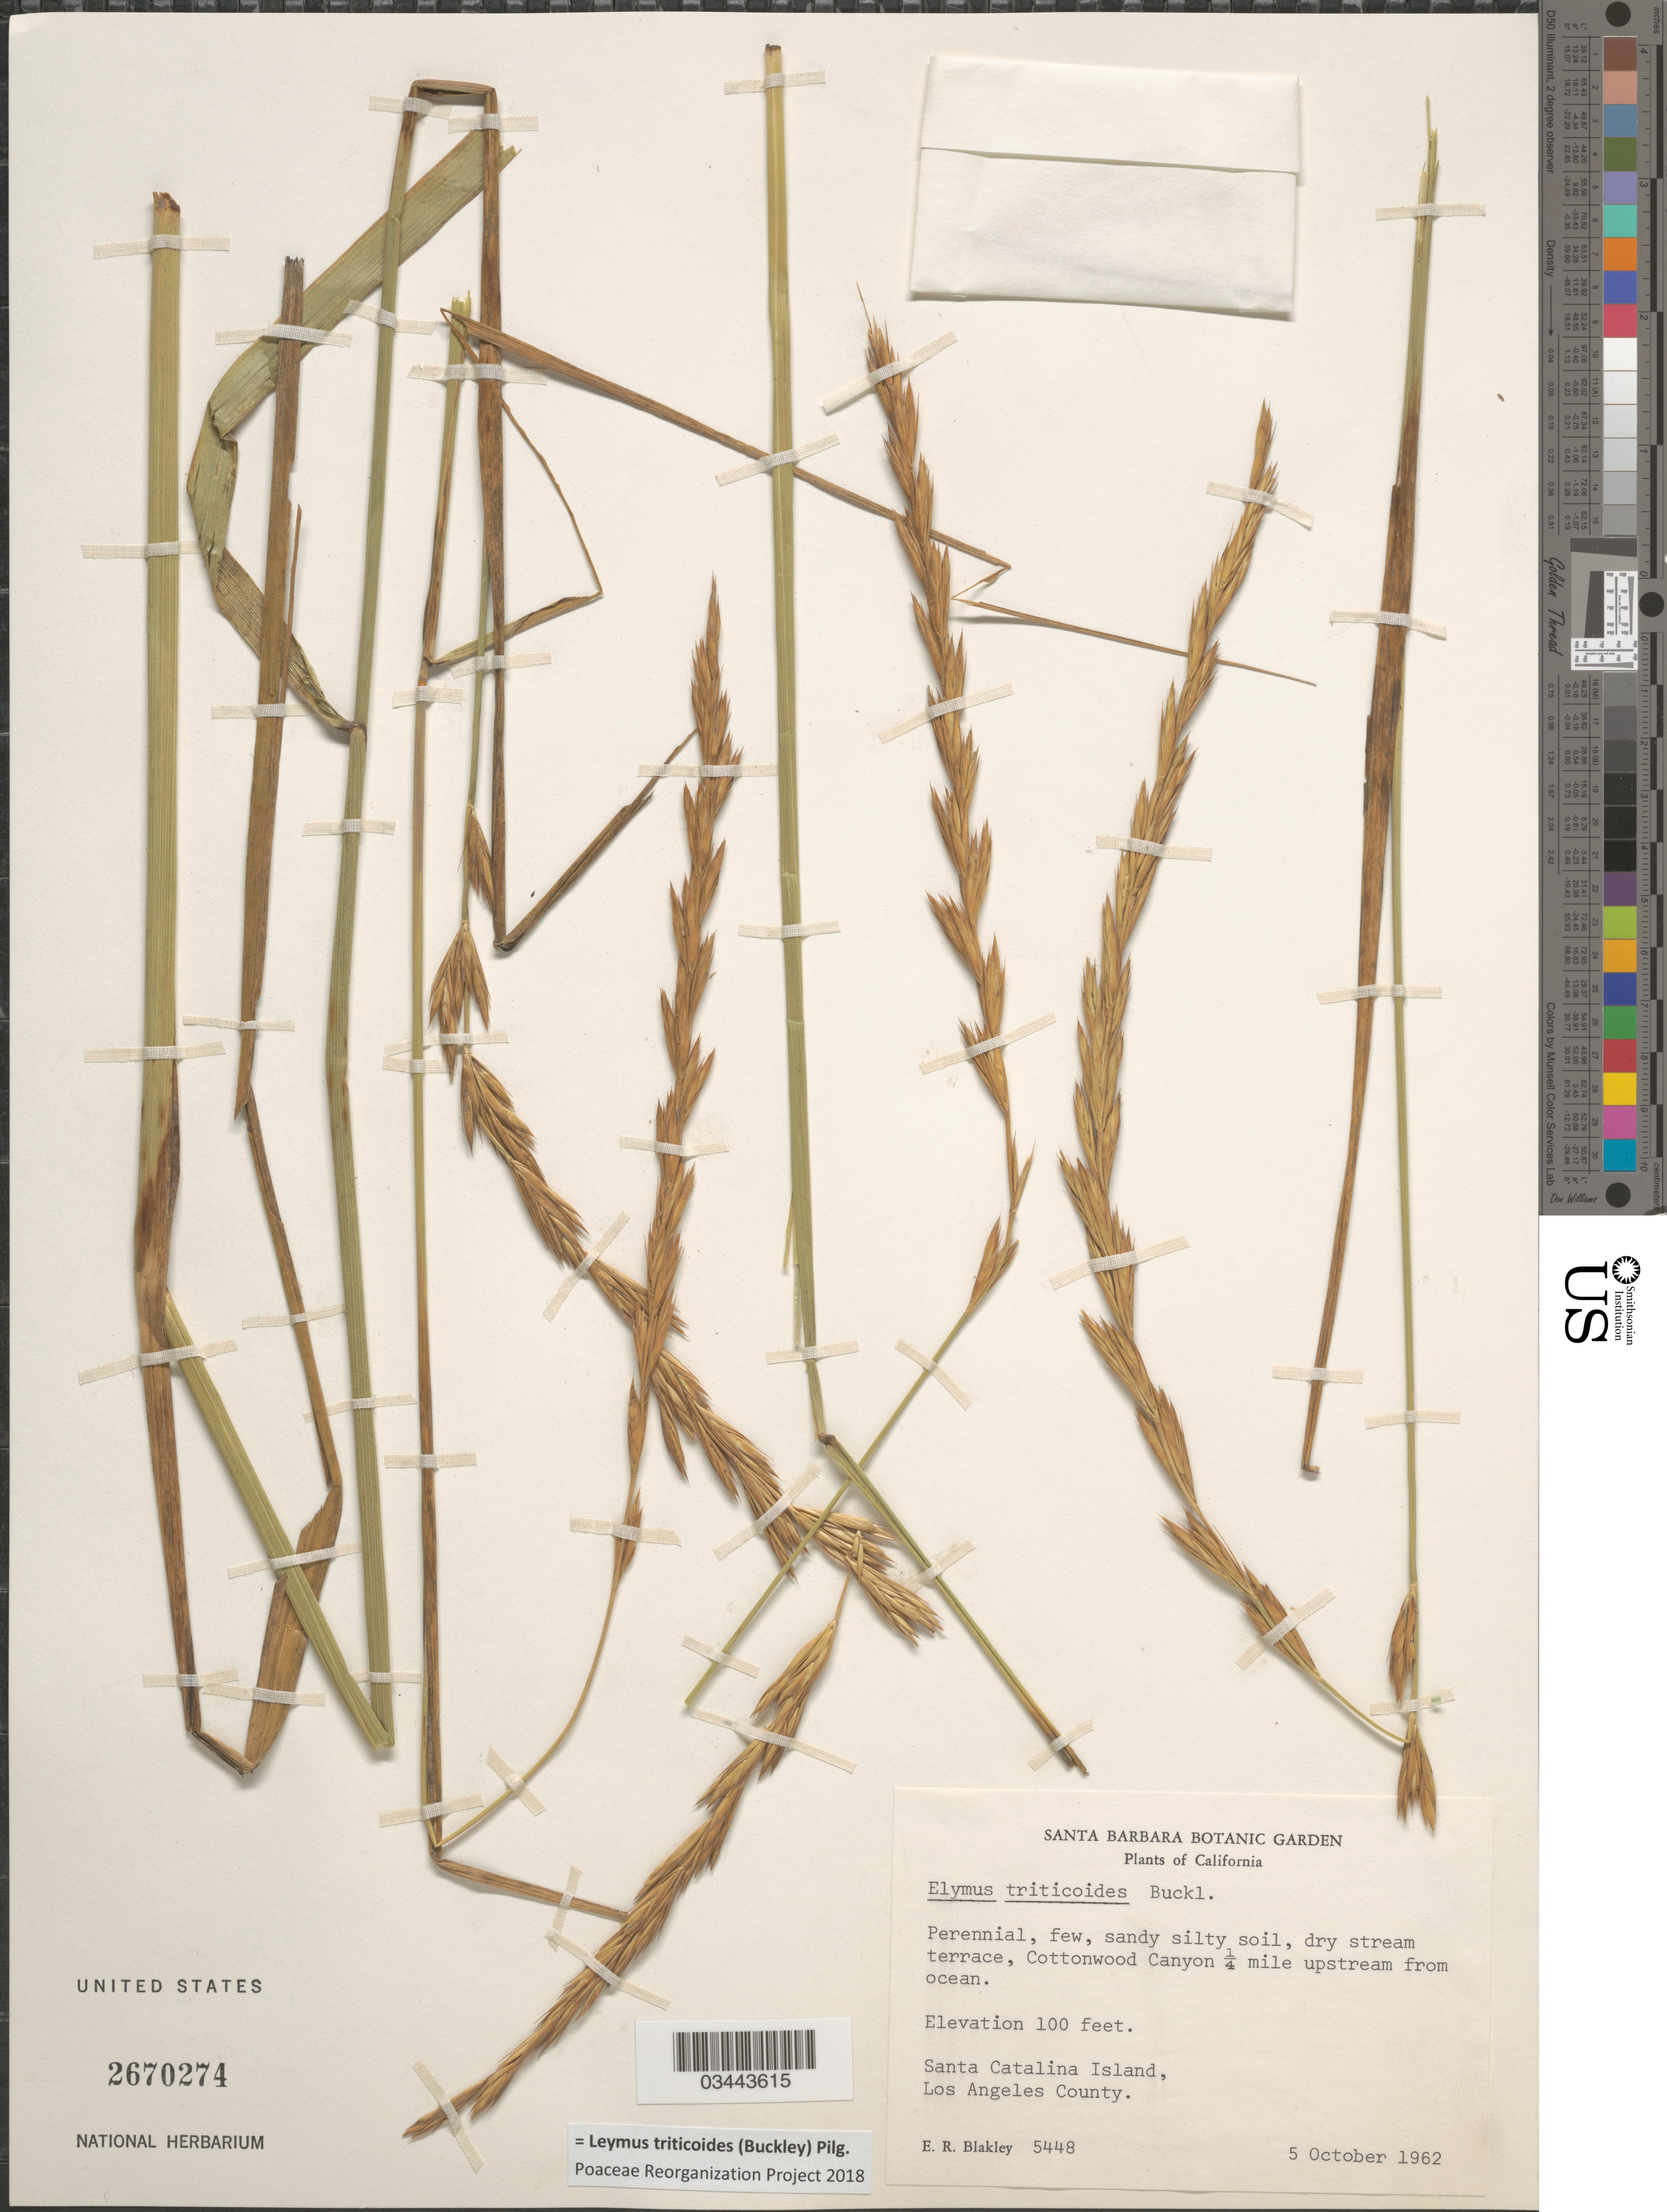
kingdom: Plantae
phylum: Tracheophyta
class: Liliopsida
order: Poales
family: Poaceae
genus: Leymus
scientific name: Leymus triticoides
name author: (Buckley) Pilg.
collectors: E. R. Blakley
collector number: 5448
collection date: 1962-10-05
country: United States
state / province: California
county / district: Los Angeles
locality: Cottonwood Canyon ¼ mile upstream from ocean. Santa Catalina Island, Los Angeles County.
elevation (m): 30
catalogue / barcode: US 2670274